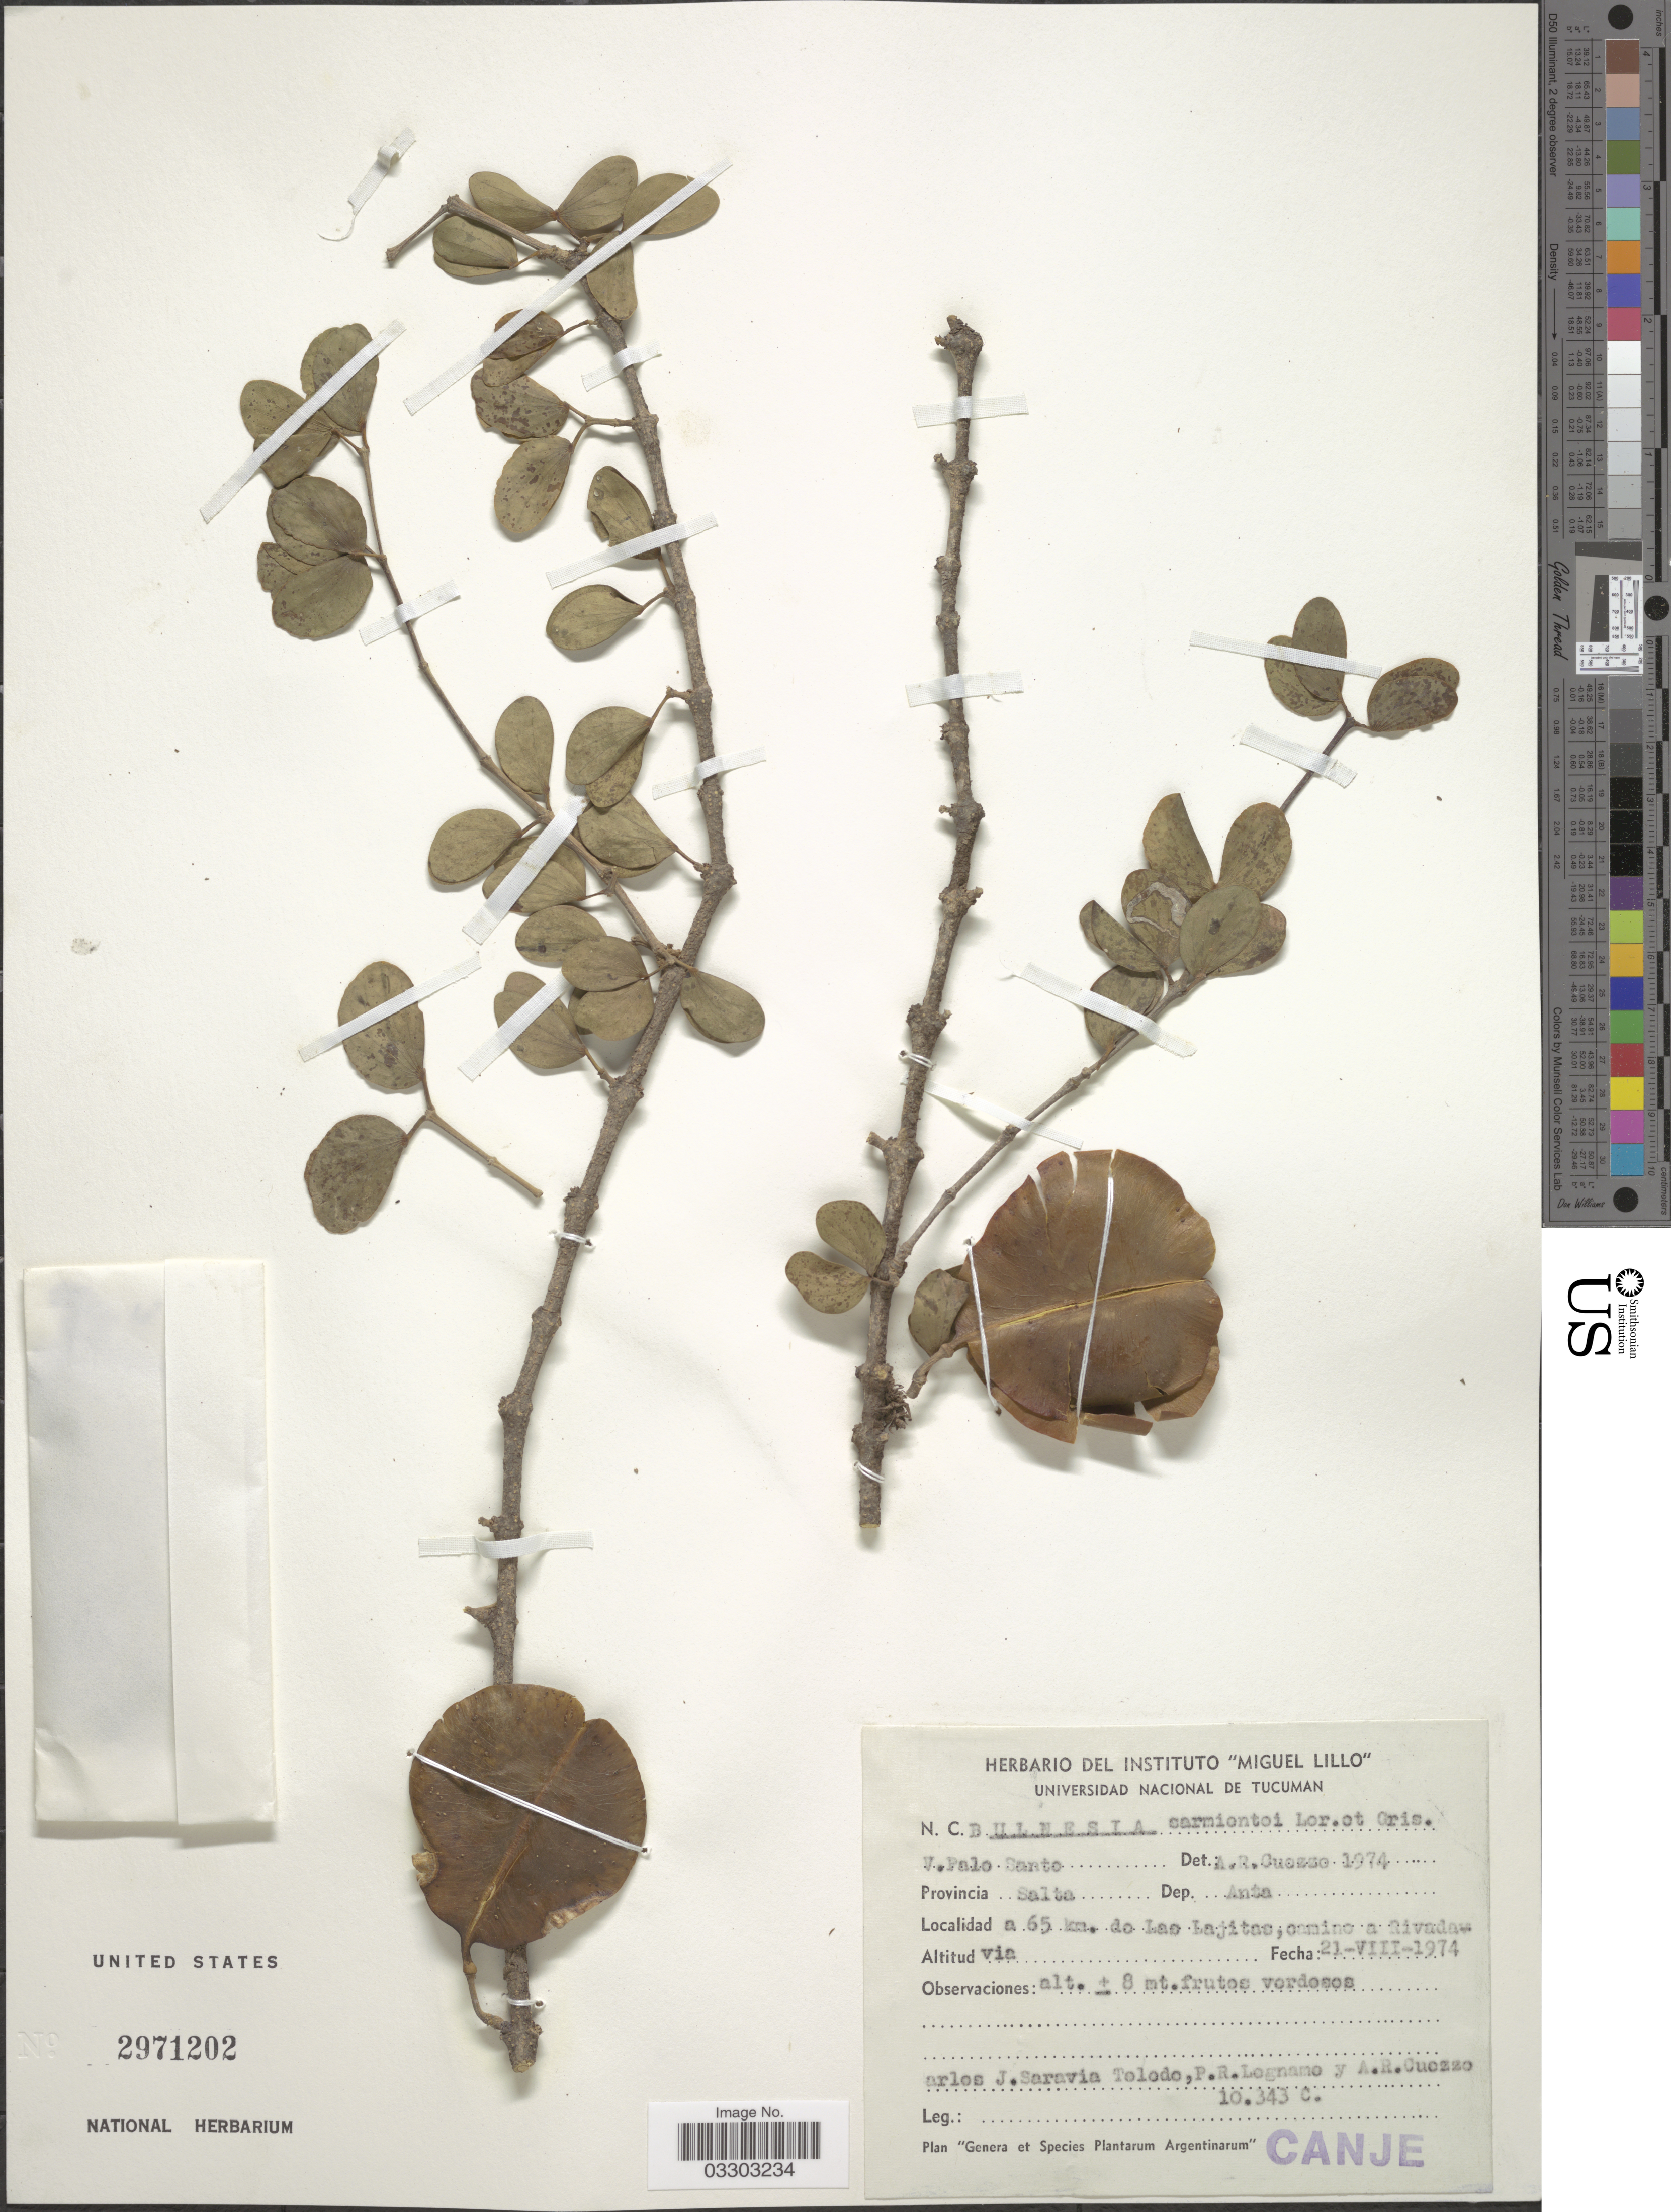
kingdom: Plantae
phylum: Tracheophyta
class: Magnoliopsida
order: Zygophyllales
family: Zygophyllaceae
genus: Gonopterodendron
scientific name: Gonopterodendron sarmientoi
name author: (Lorentz ex Griseb.) Godoy-Bürki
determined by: U.S. National Herbarium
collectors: C. Saravia T., P. R. Legname & A. Cuezzo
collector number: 10343C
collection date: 1974-08-21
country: Argentina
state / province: Salta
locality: Dep. Anta, a 65 km. de Las Lajitas, camino a Rivadavia.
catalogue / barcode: US 2971202